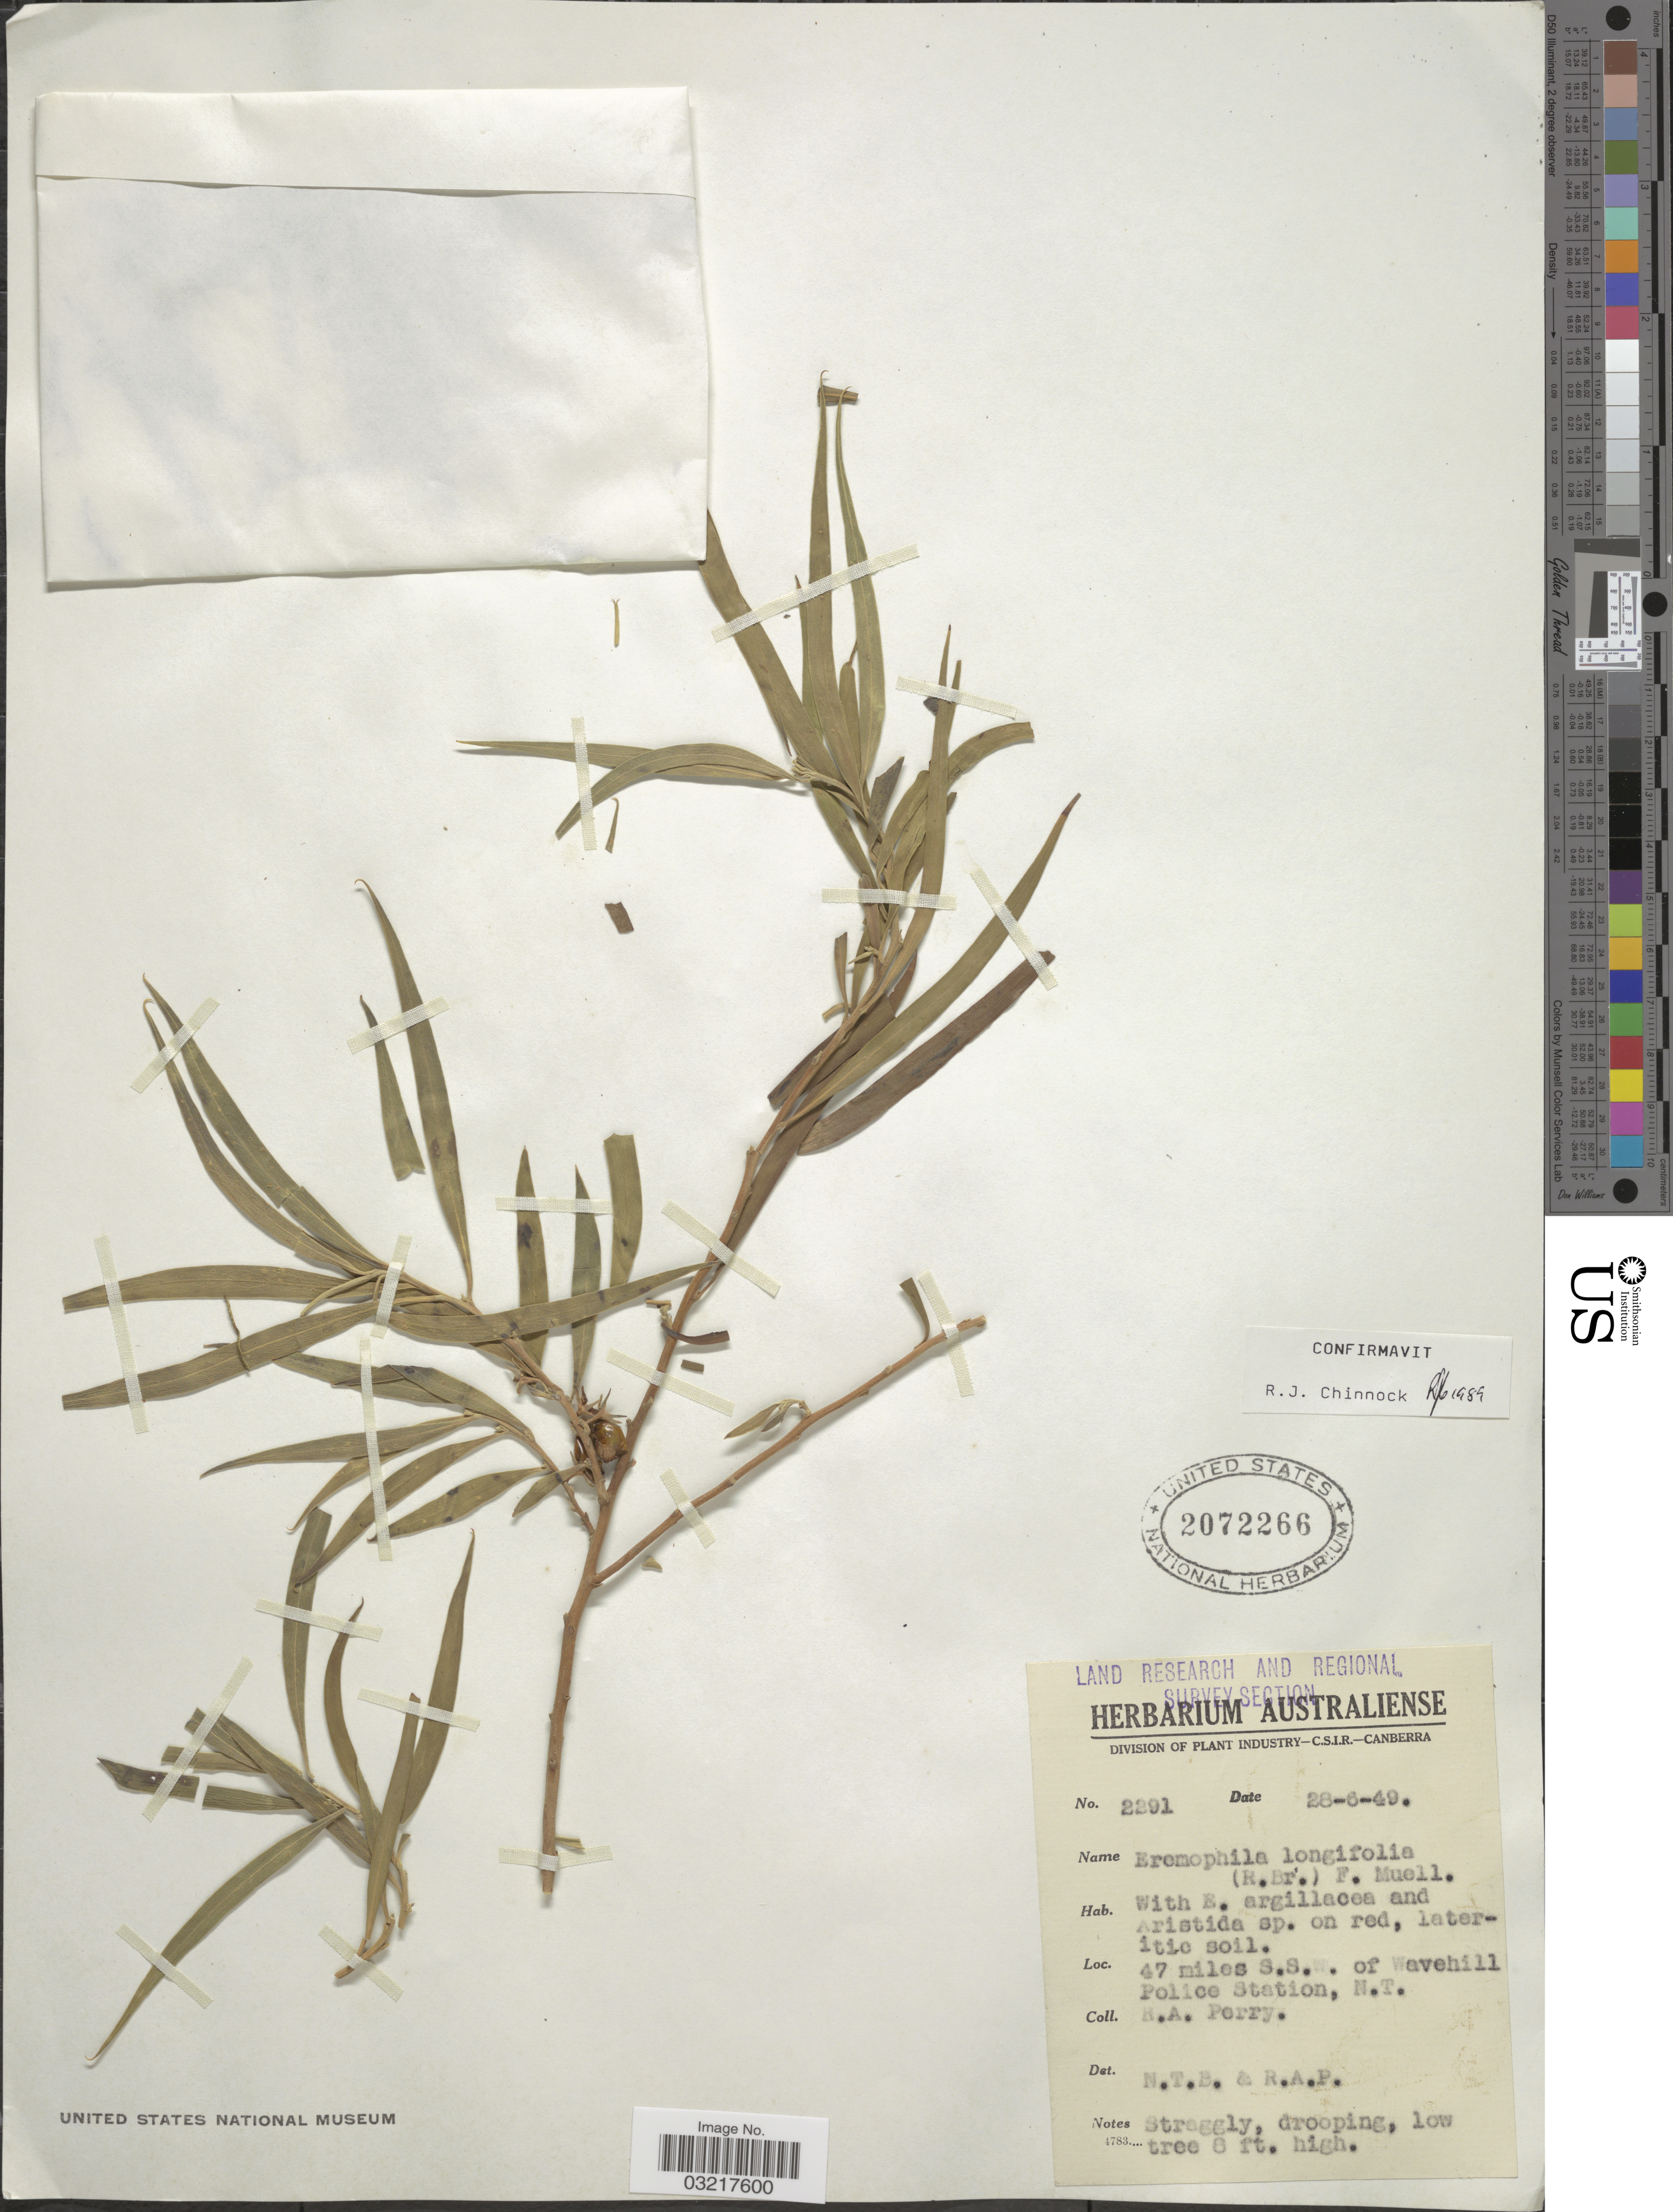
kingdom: Plantae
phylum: Tracheophyta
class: Magnoliopsida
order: Lamiales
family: Scrophulariaceae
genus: Eremophila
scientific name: Eremophila longifolia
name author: (R. Br.) F. Muell.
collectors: Perry, R. A.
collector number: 2291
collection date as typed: Transcribed d/m/y: 28/6/49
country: Australia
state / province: Northern Territory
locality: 47 mile S.S. [illegible text]. of Wavehill Police Station, N.T.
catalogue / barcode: US 2072266